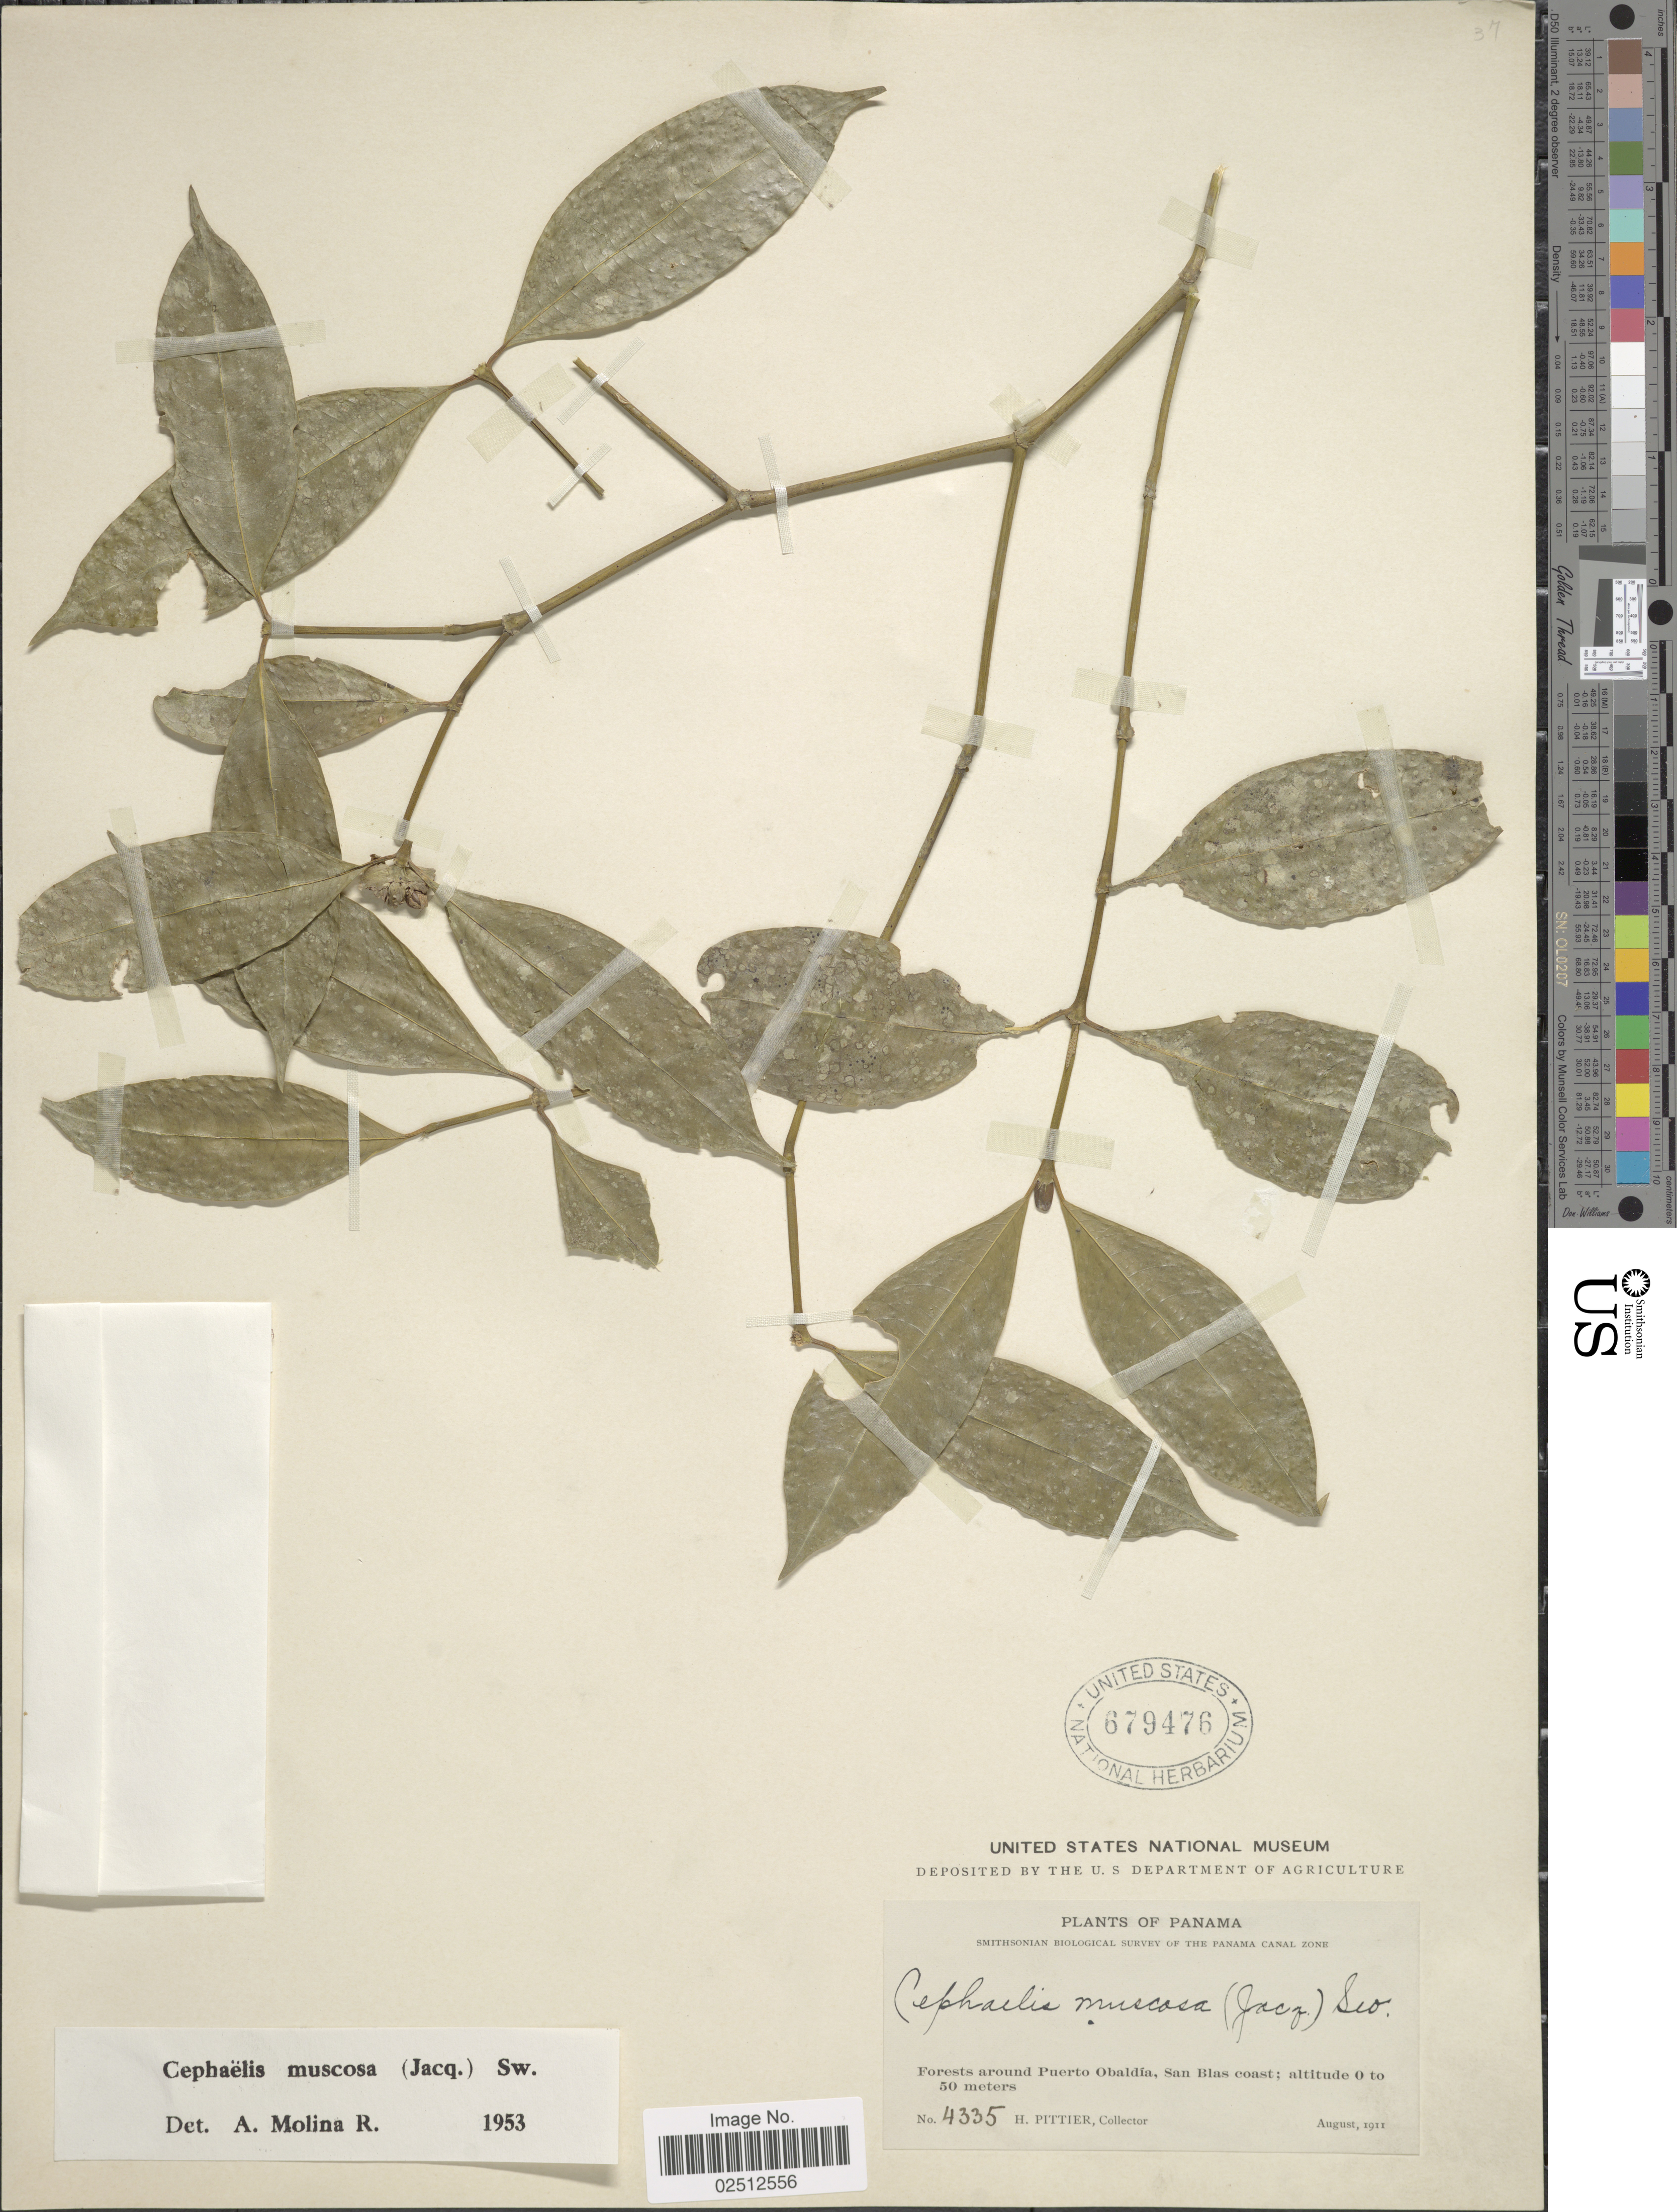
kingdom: Plantae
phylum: Tracheophyta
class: Magnoliopsida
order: Gentianales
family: Rubiaceae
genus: Psychotria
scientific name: Psychotria muscosa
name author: (Jacq.) Steyerm.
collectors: H. F. Pittier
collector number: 4335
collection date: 1911-08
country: Panama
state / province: Panamá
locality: Forests around Puerto Obaldia, San Blas coast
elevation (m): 0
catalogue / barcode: US 679476